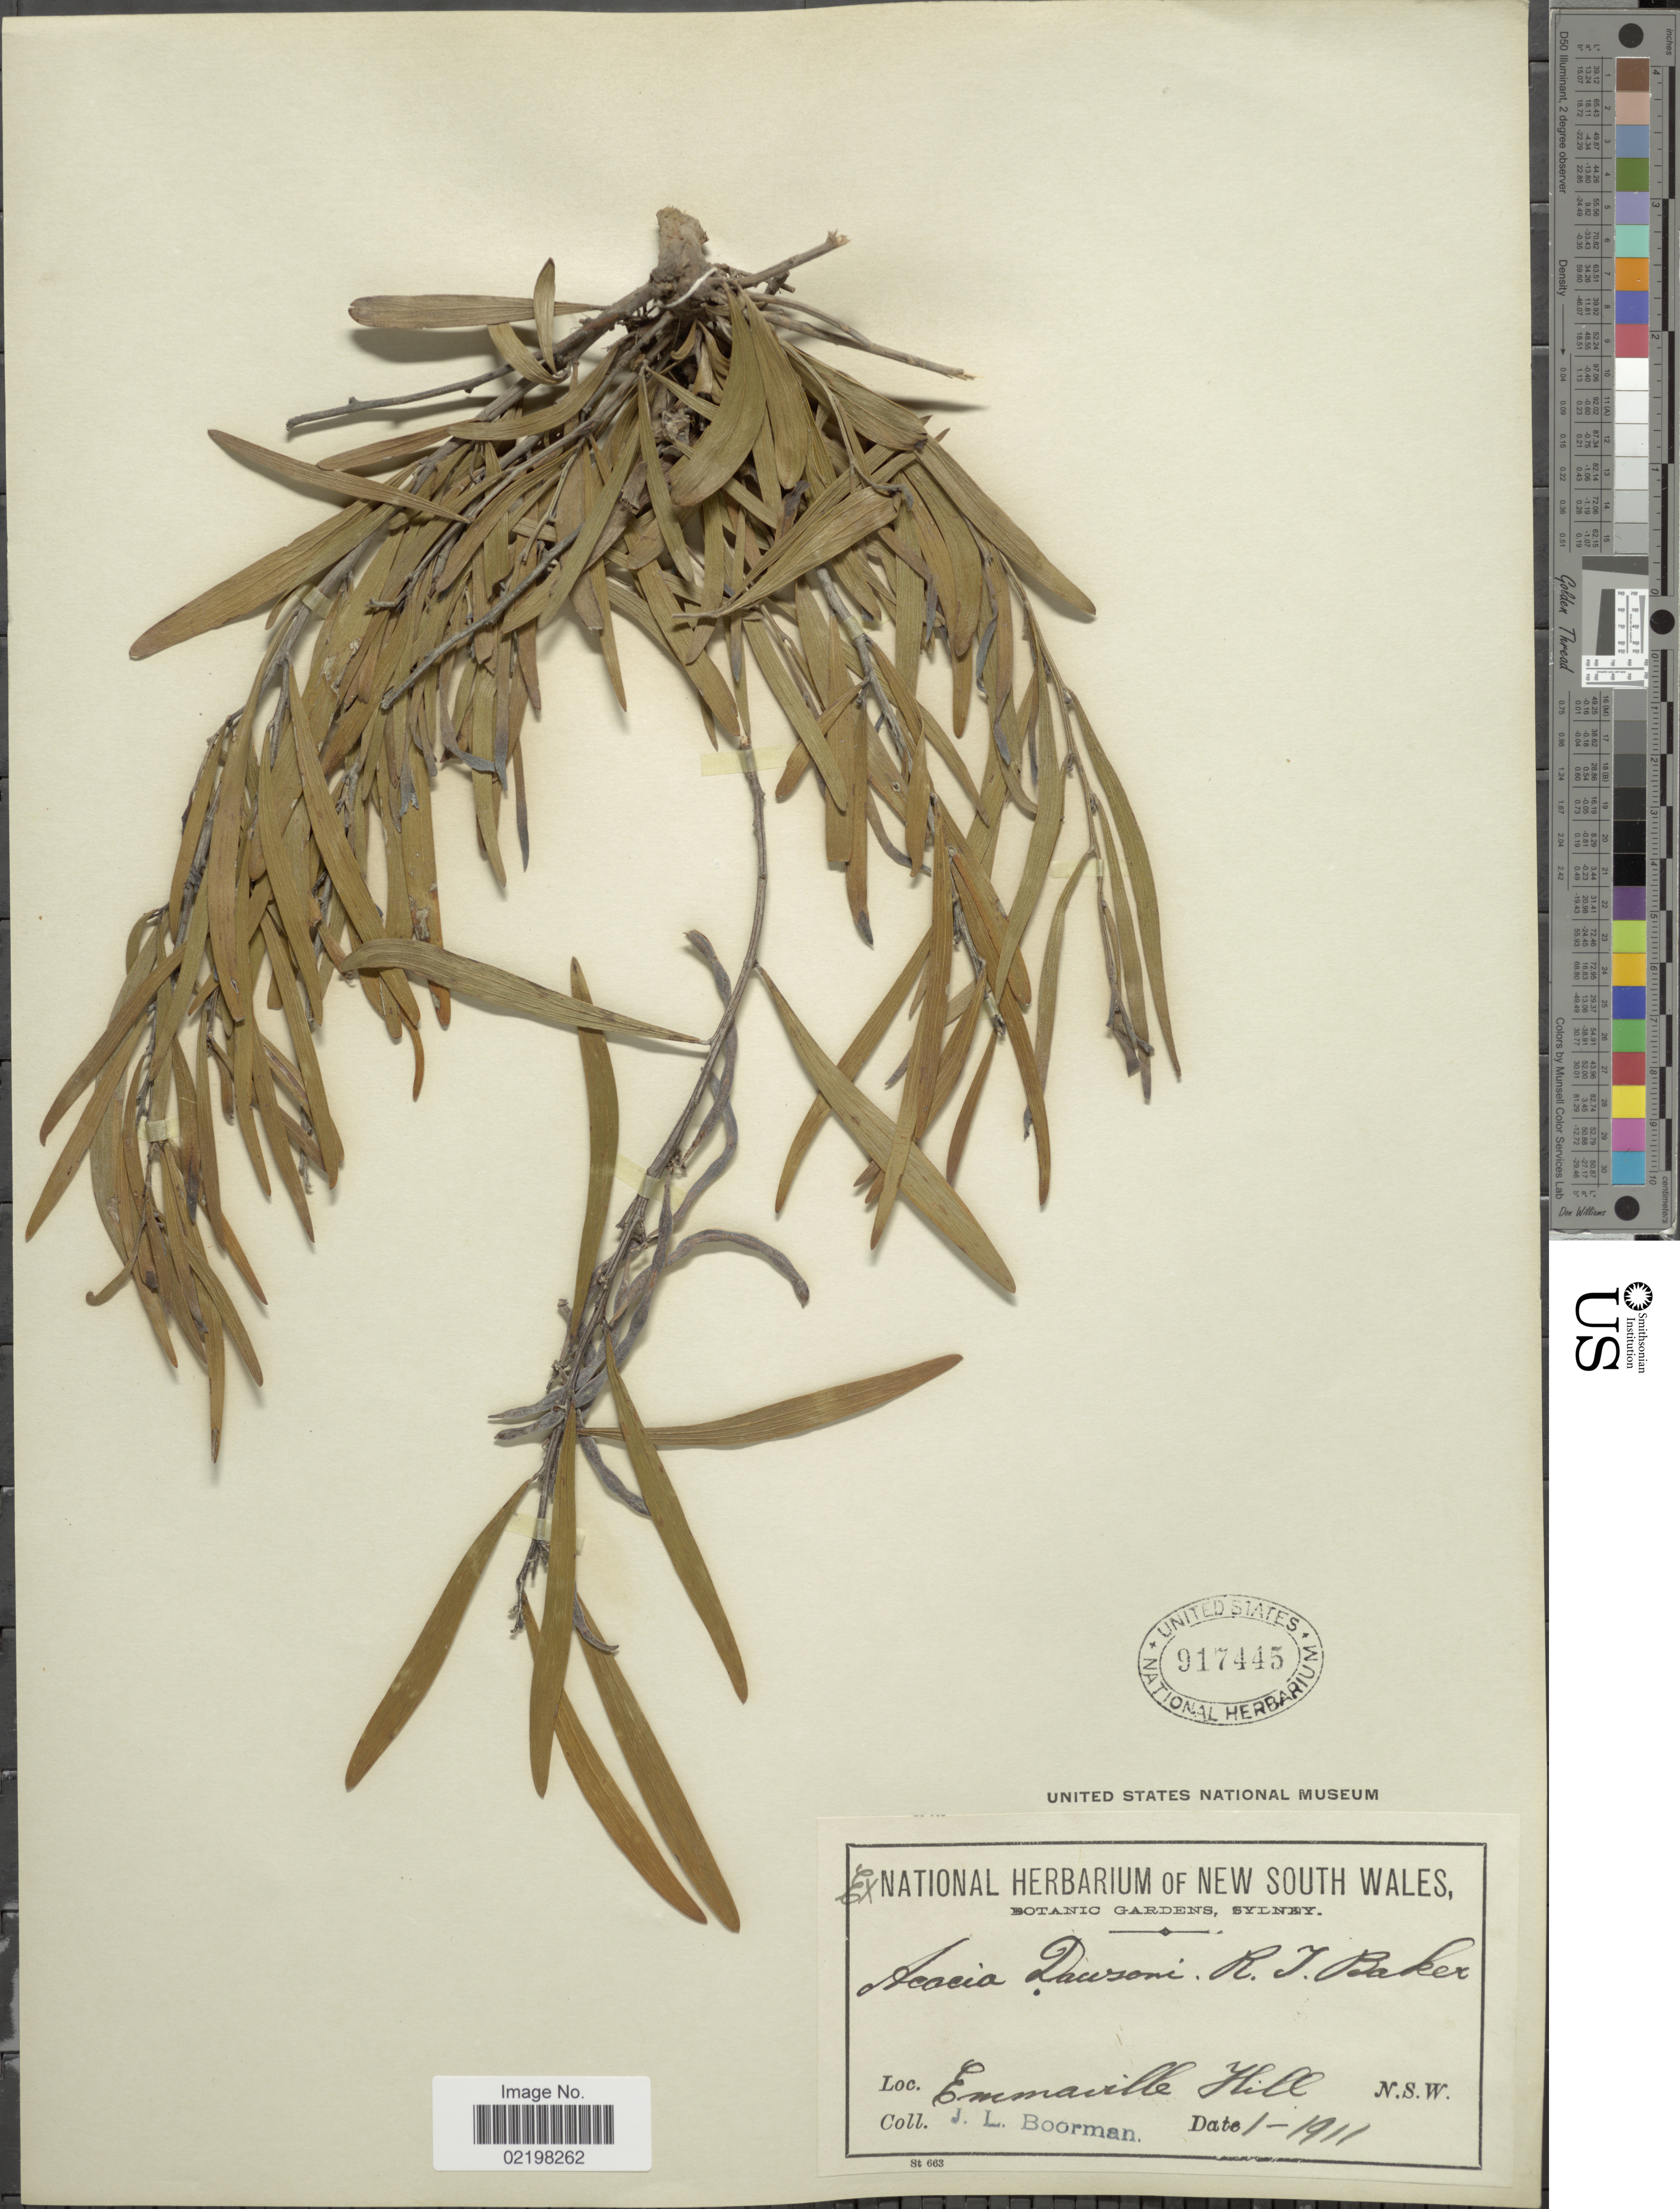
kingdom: Plantae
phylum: Tracheophyta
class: Magnoliopsida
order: Fabales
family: Fabaceae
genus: Acacia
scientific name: Acacia dawsonii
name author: R.T. Baker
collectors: J. Boorman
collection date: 1911-01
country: Australia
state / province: New South Wales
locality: Emmaville Hill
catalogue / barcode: US 917445